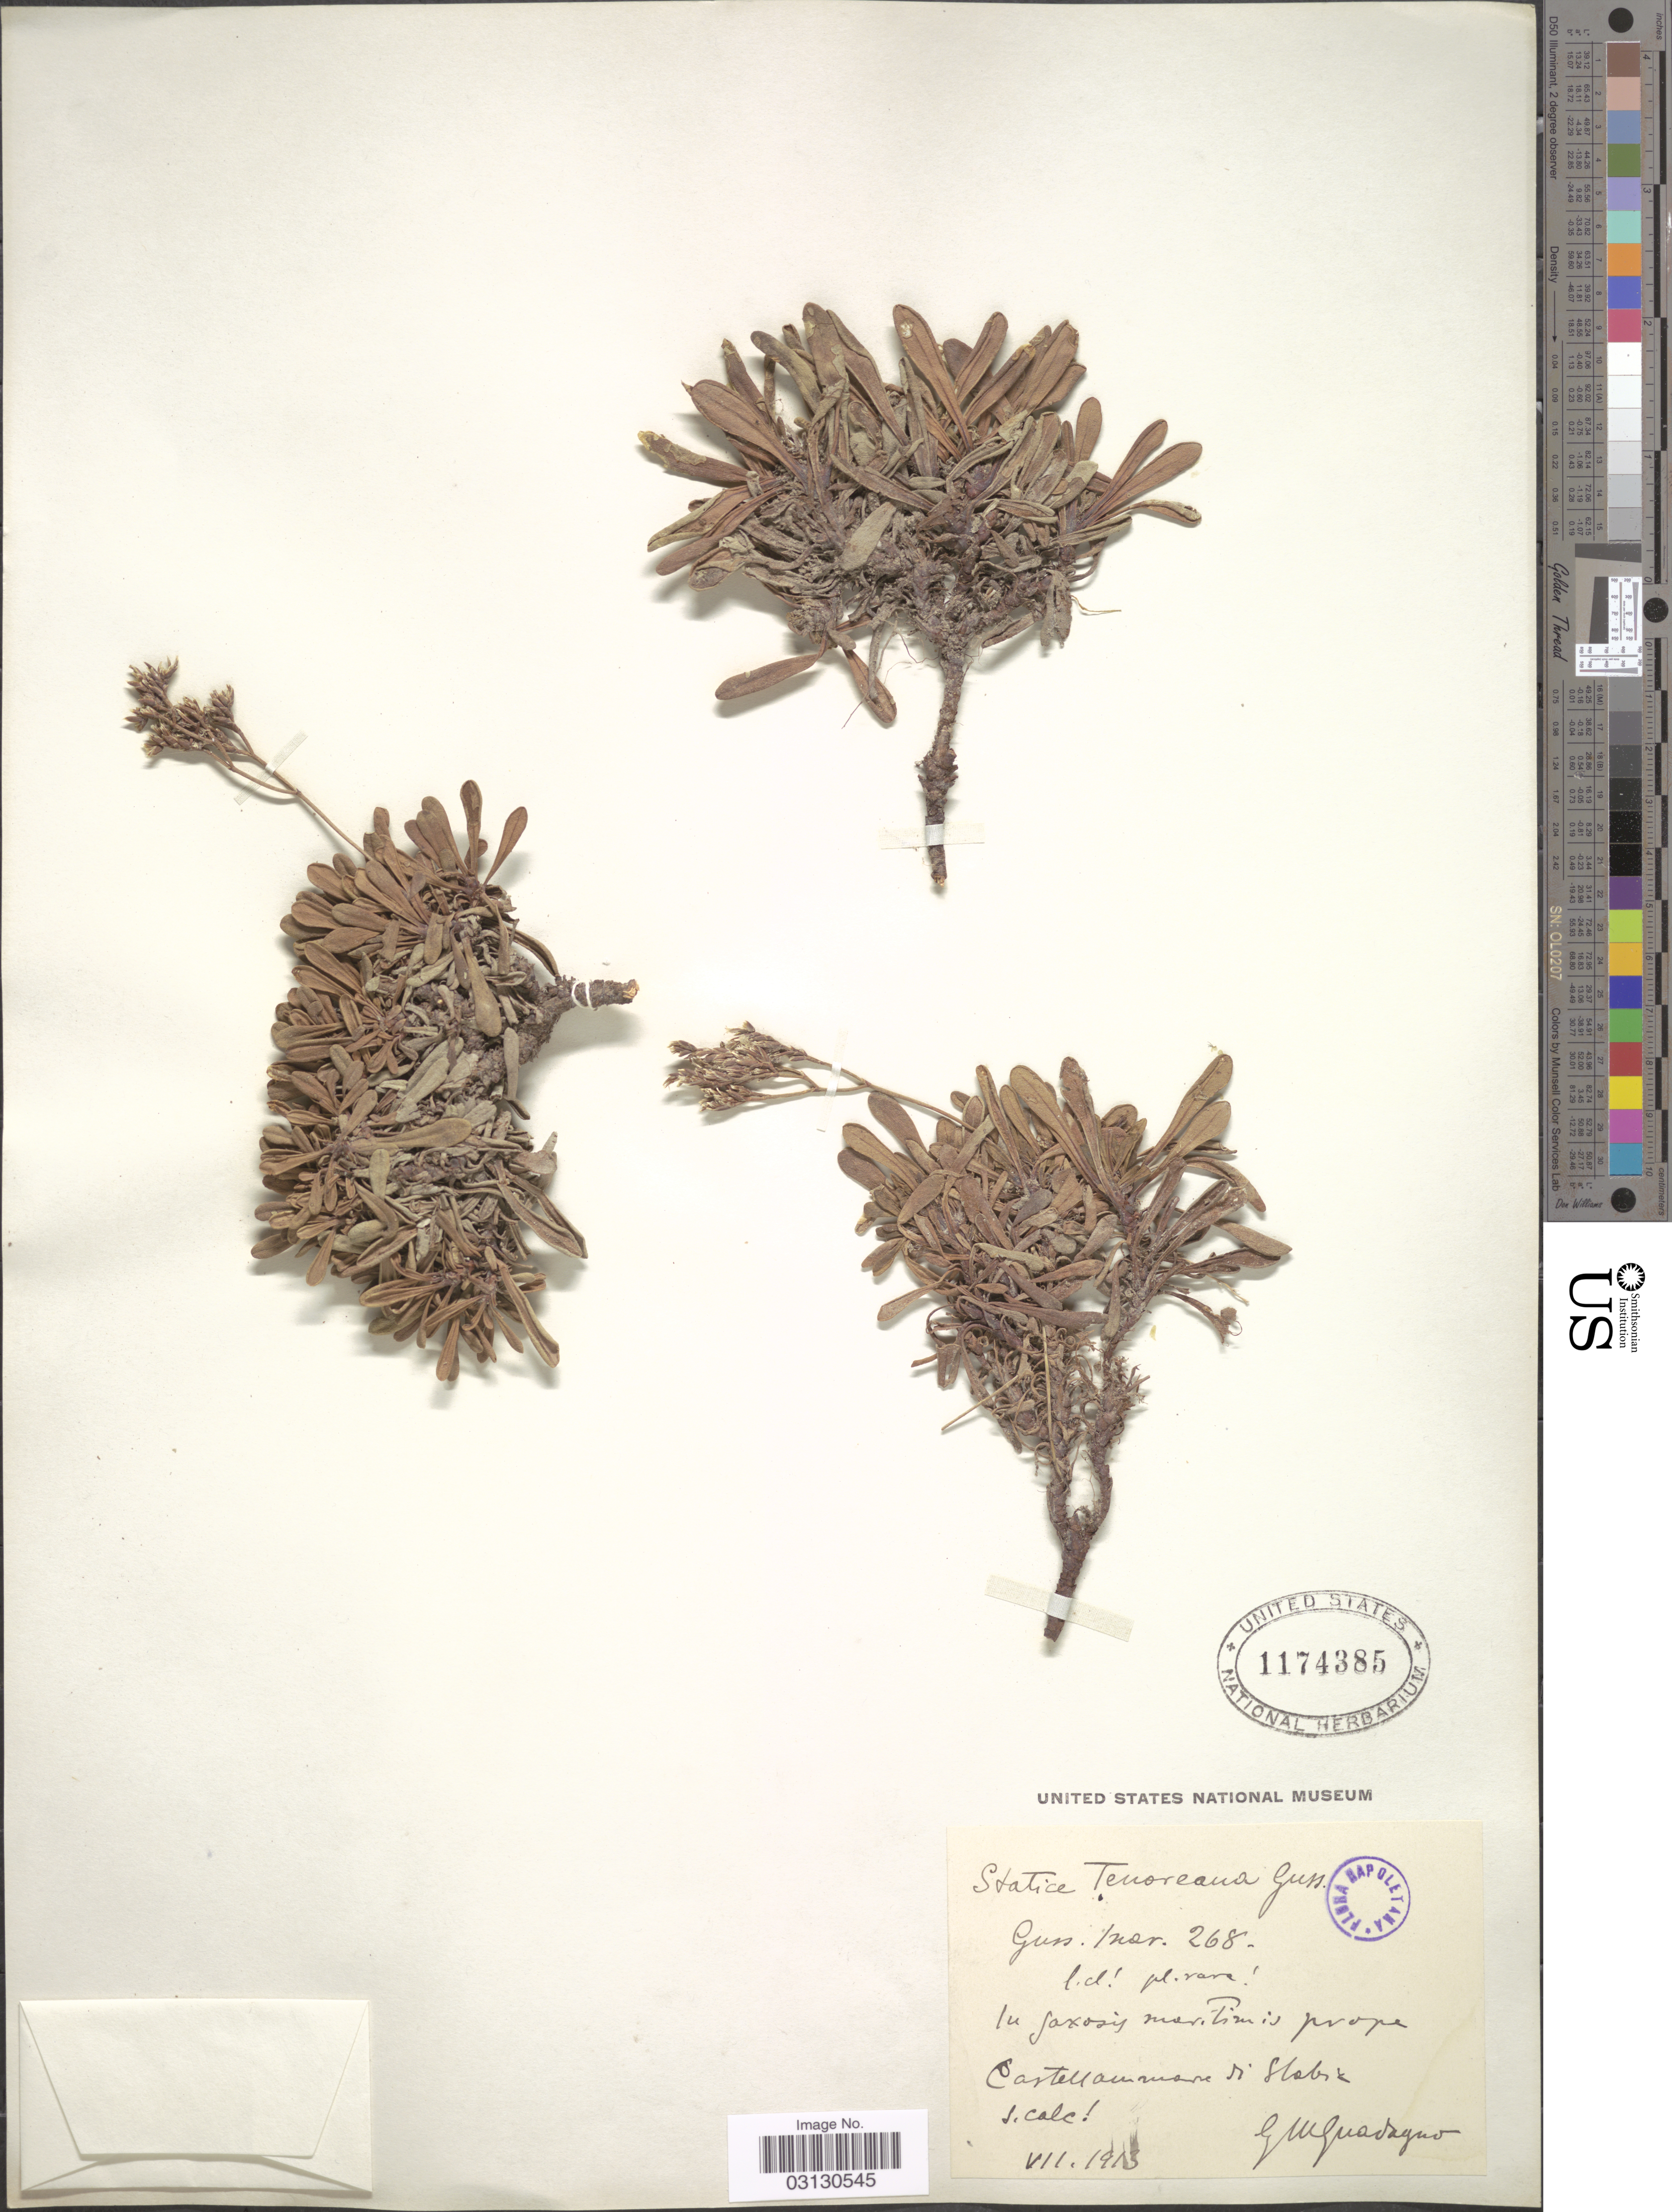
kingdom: Plantae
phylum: Tracheophyta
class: Magnoliopsida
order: Caryophyllales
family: Plumbaginaceae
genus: Limonium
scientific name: Limonium tenoreanum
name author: (Gussone) Pignatti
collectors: G. Guadagno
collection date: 1913-07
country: Italy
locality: In saxosis maritimes prope Castellanmare di Stabia.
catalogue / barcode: US 1174385